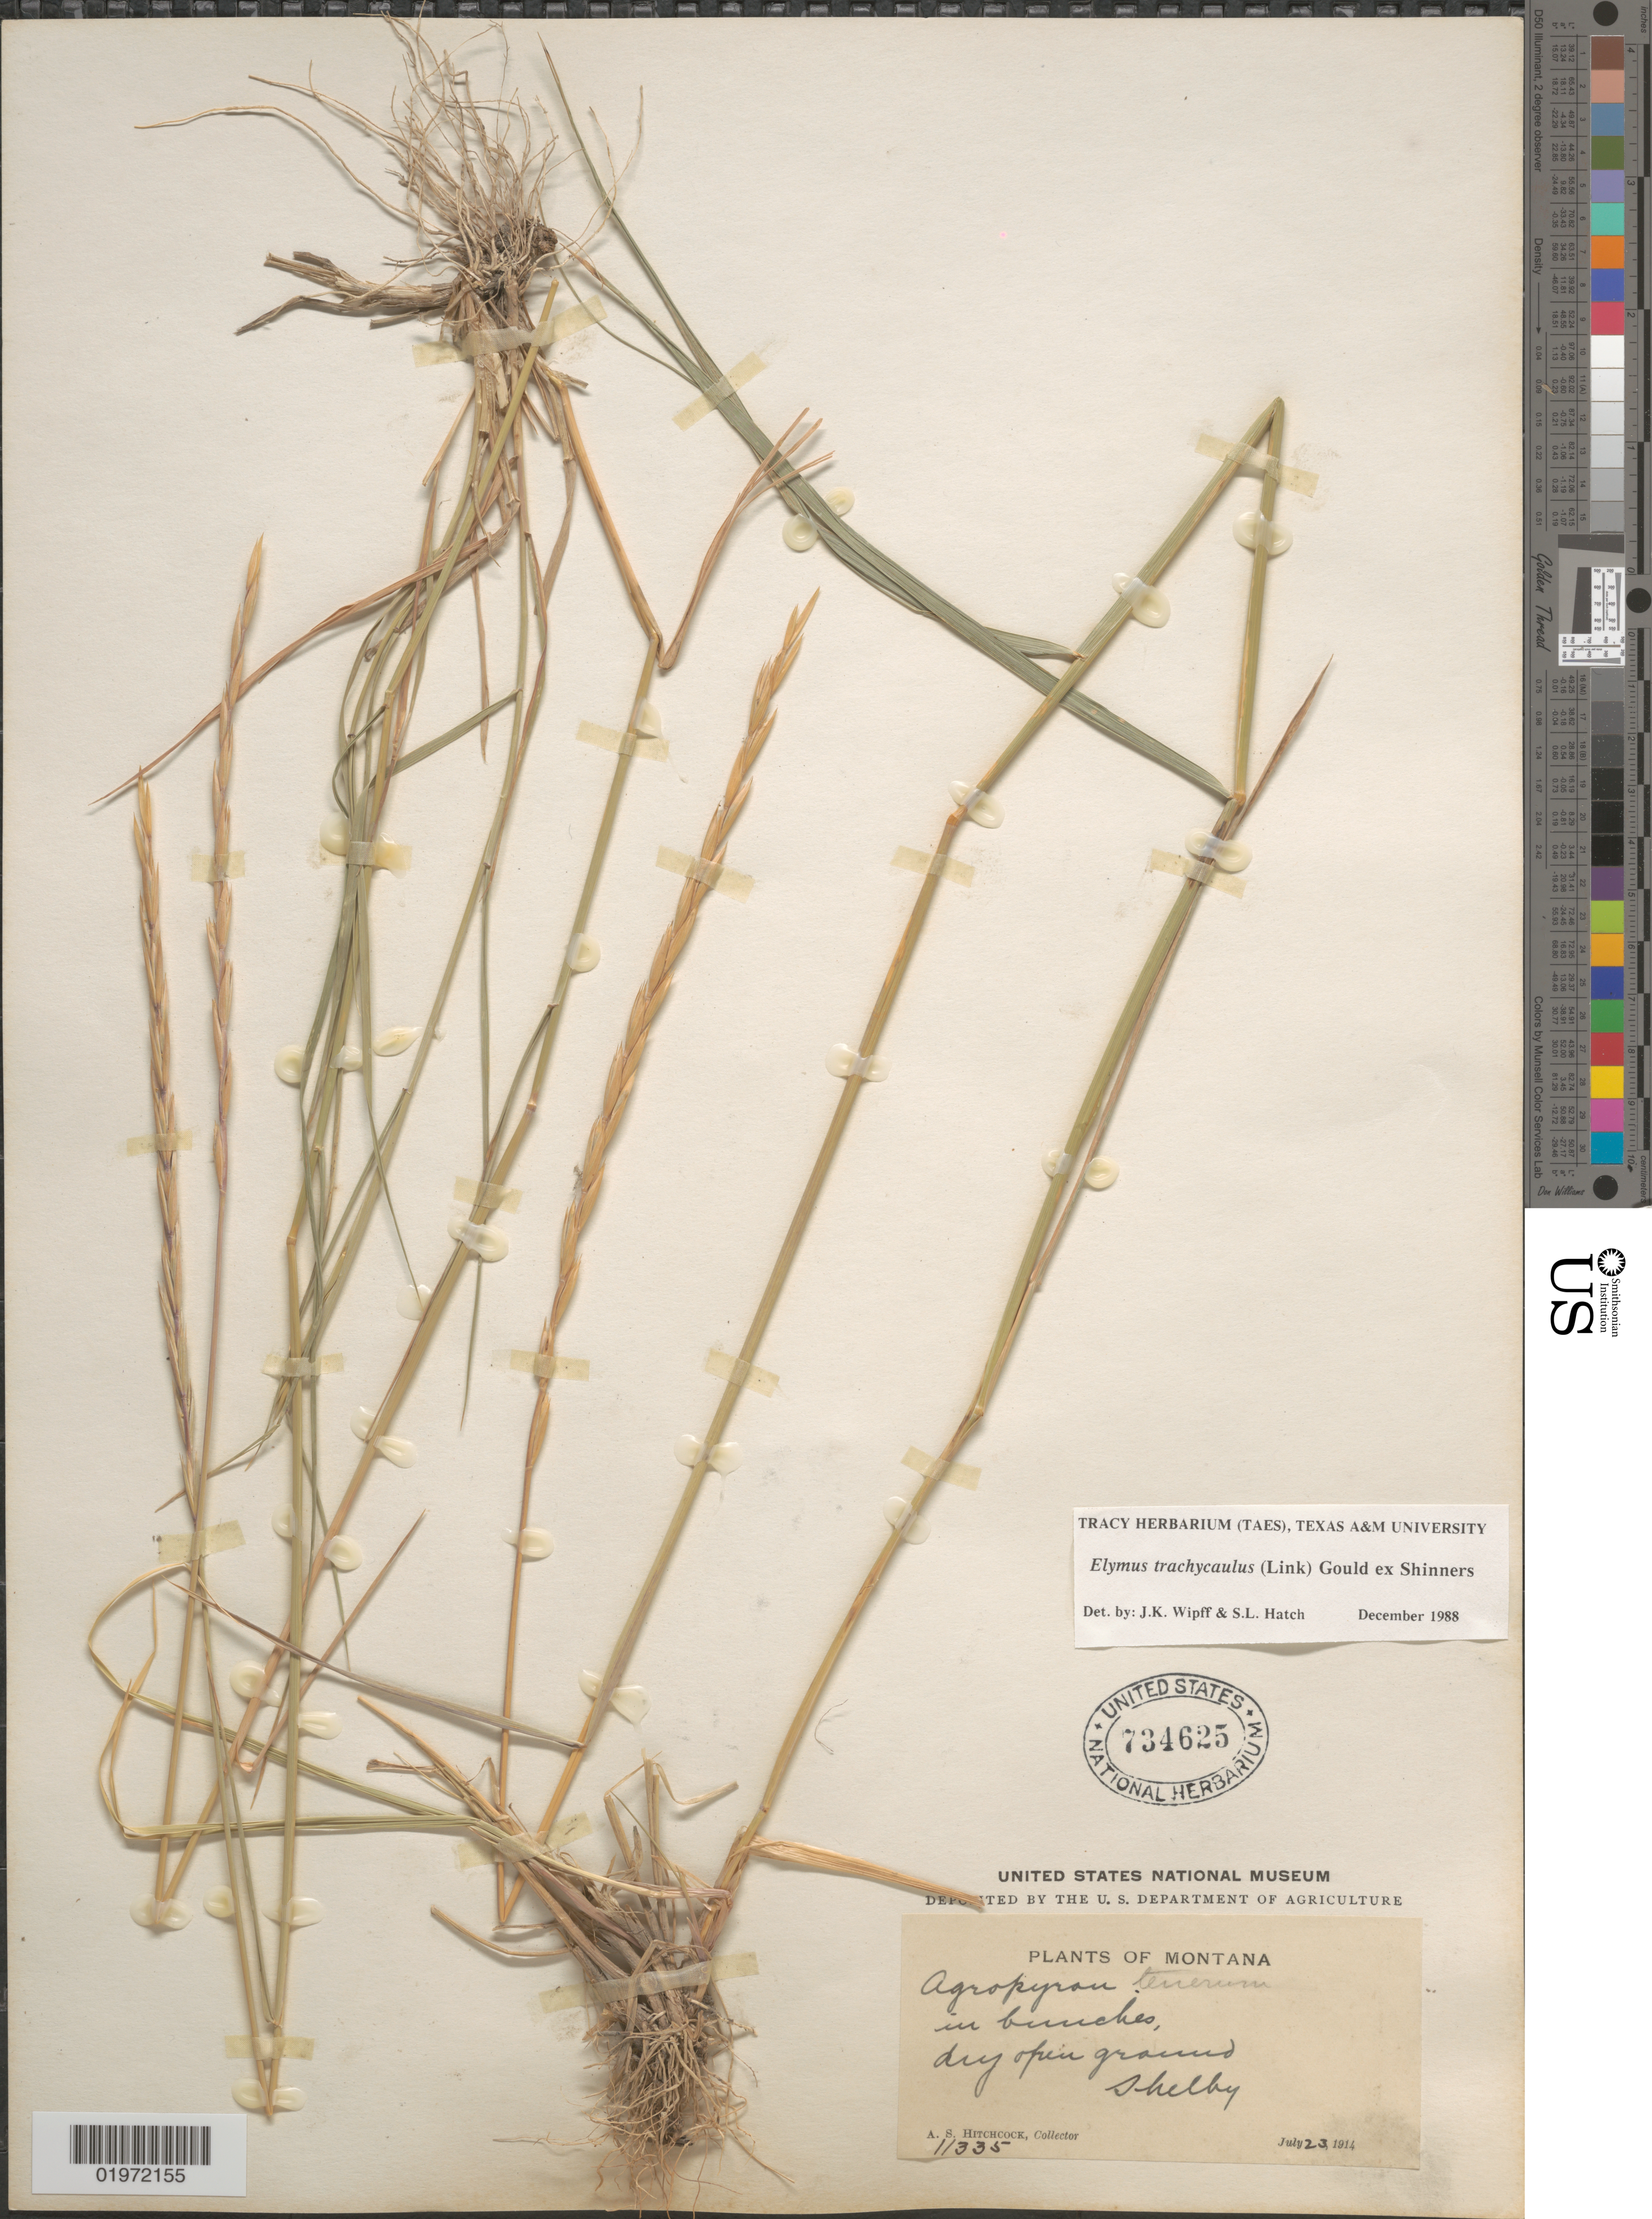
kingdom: Plantae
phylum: Tracheophyta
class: Liliopsida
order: Poales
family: Poaceae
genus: Elymus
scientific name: Elymus trachycaulus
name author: (Link) Gould ex Shinners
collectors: A. S. Hitchcock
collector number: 11335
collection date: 1914-07-23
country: United States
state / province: Montana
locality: Shelby.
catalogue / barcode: US 734625